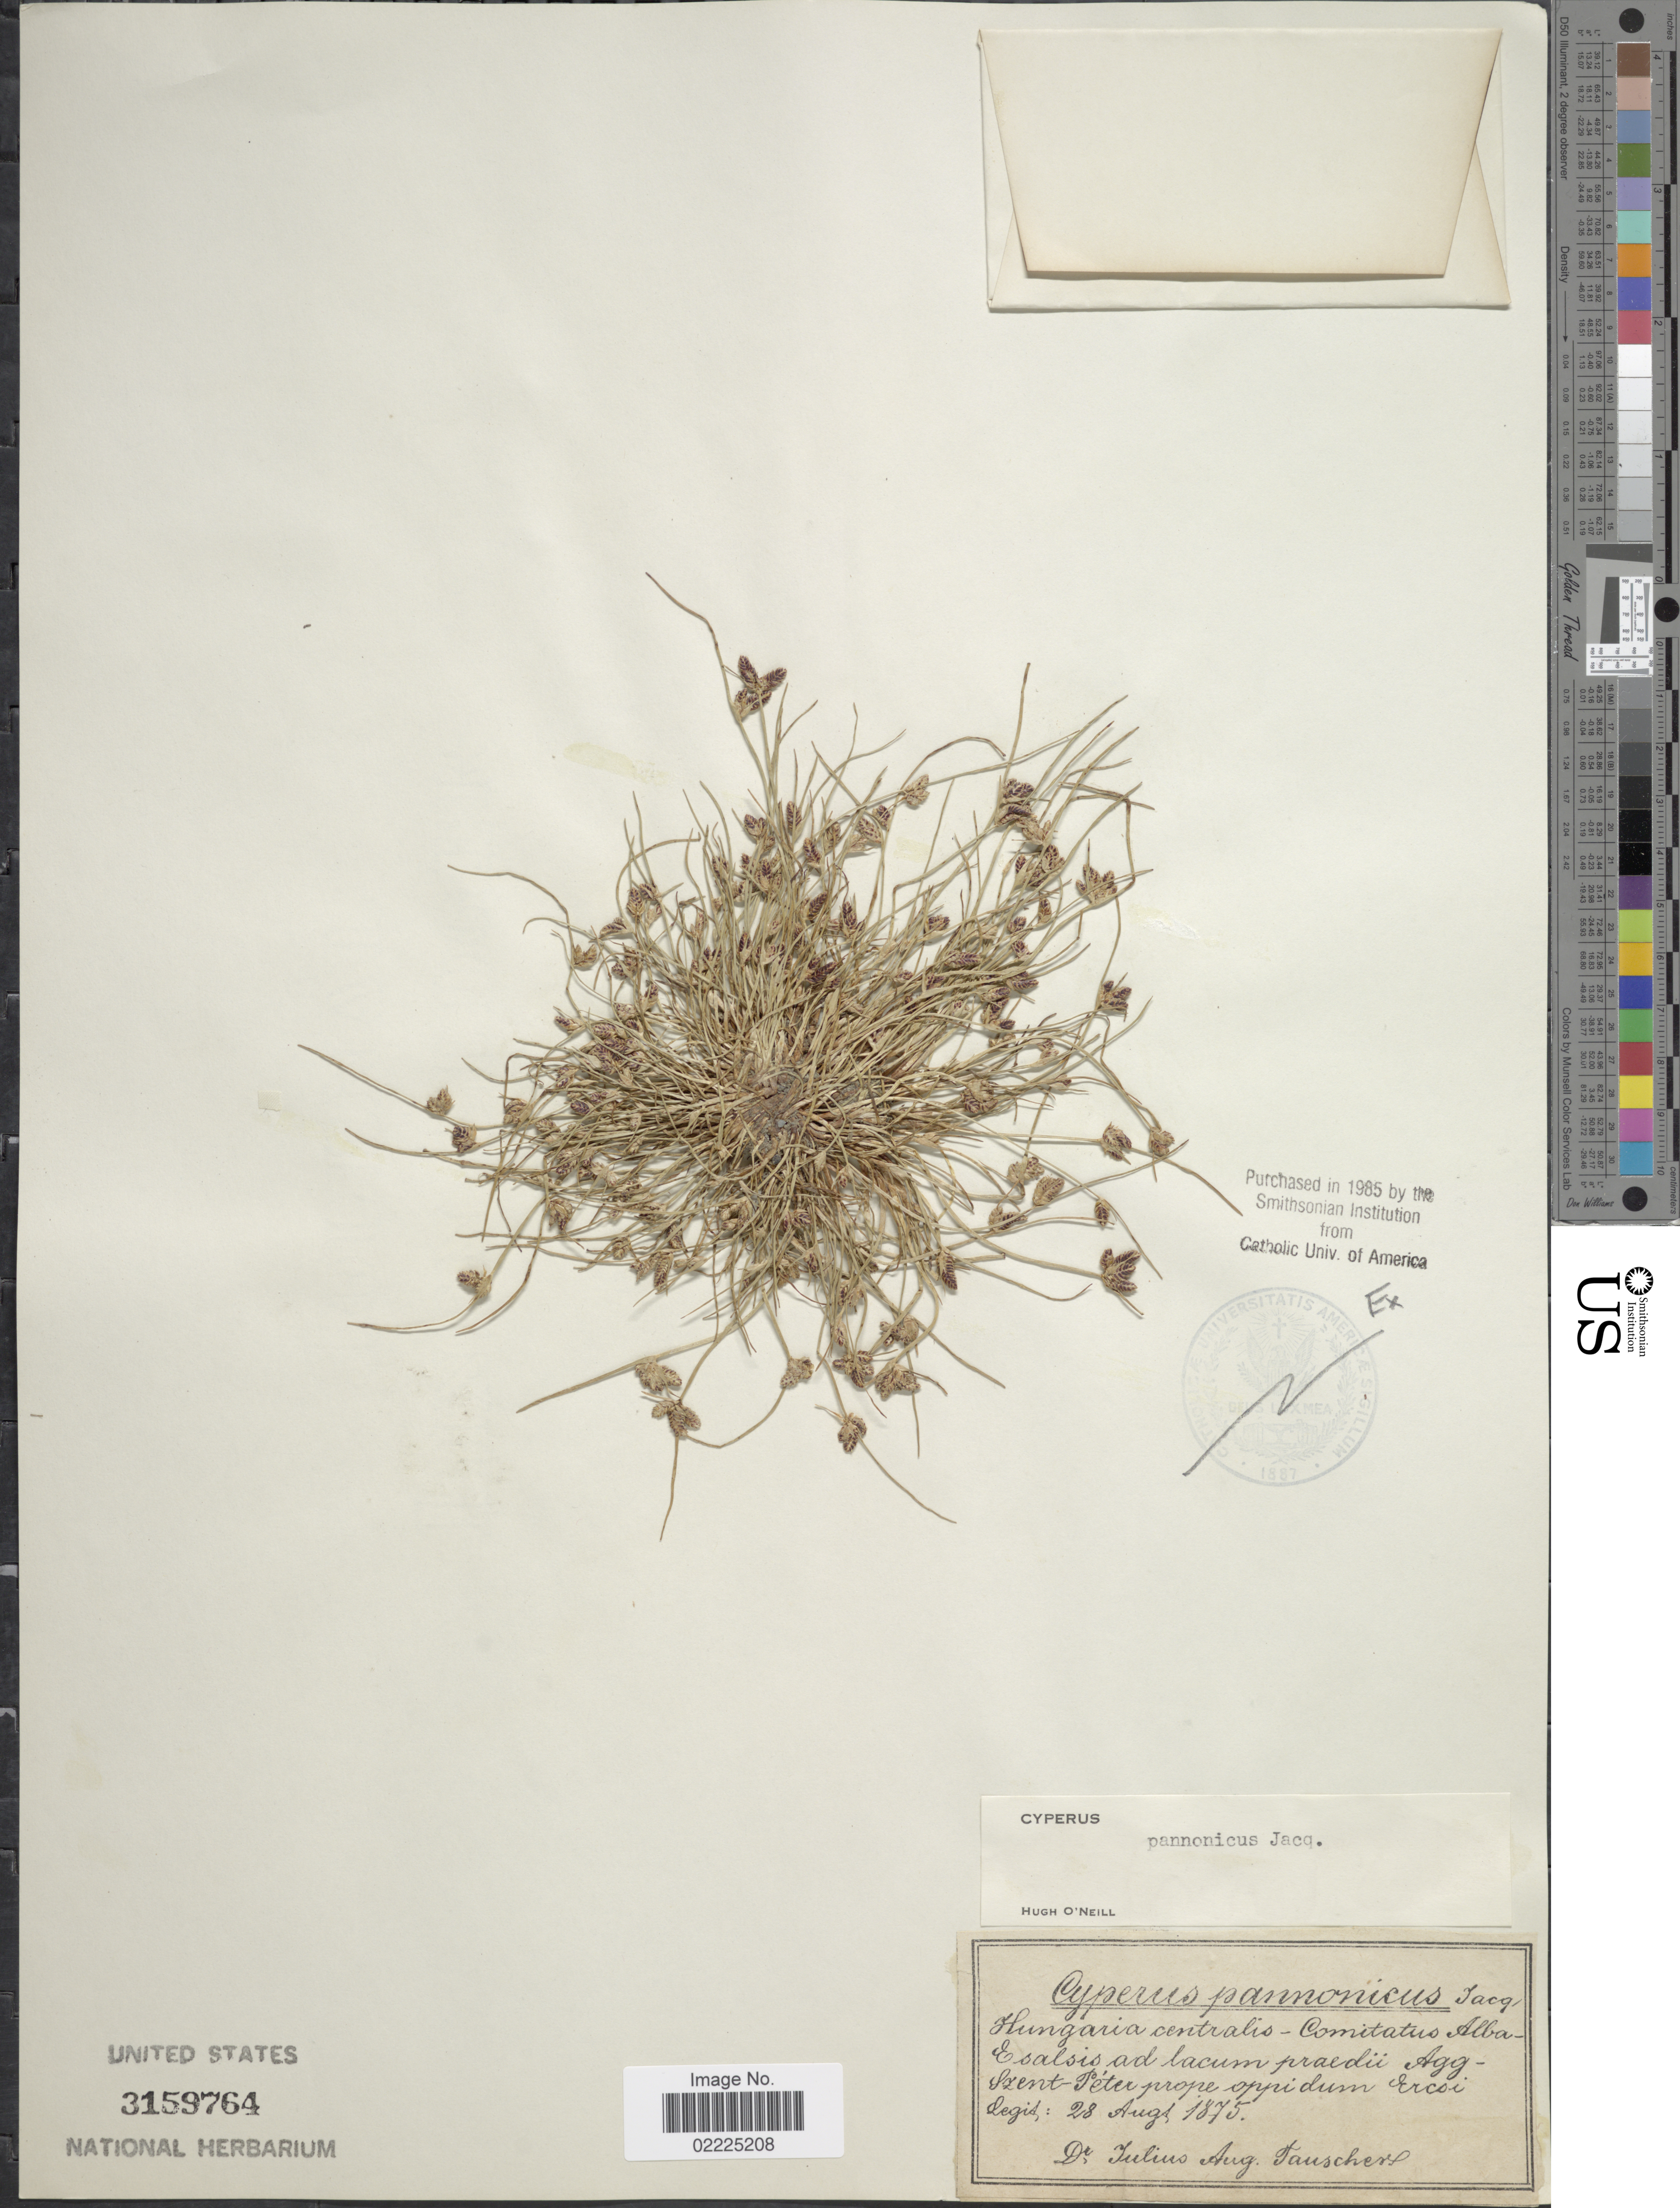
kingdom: Plantae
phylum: Tracheophyta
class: Liliopsida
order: Poales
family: Cyperaceae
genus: Cyperus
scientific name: Cyperus pannonicus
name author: Jacq.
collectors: G. Tauscher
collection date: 1875-08-28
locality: Esalsis ad lacum praedii Aggszent- Peter prope oppidum Ercoi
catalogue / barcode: US 3159764